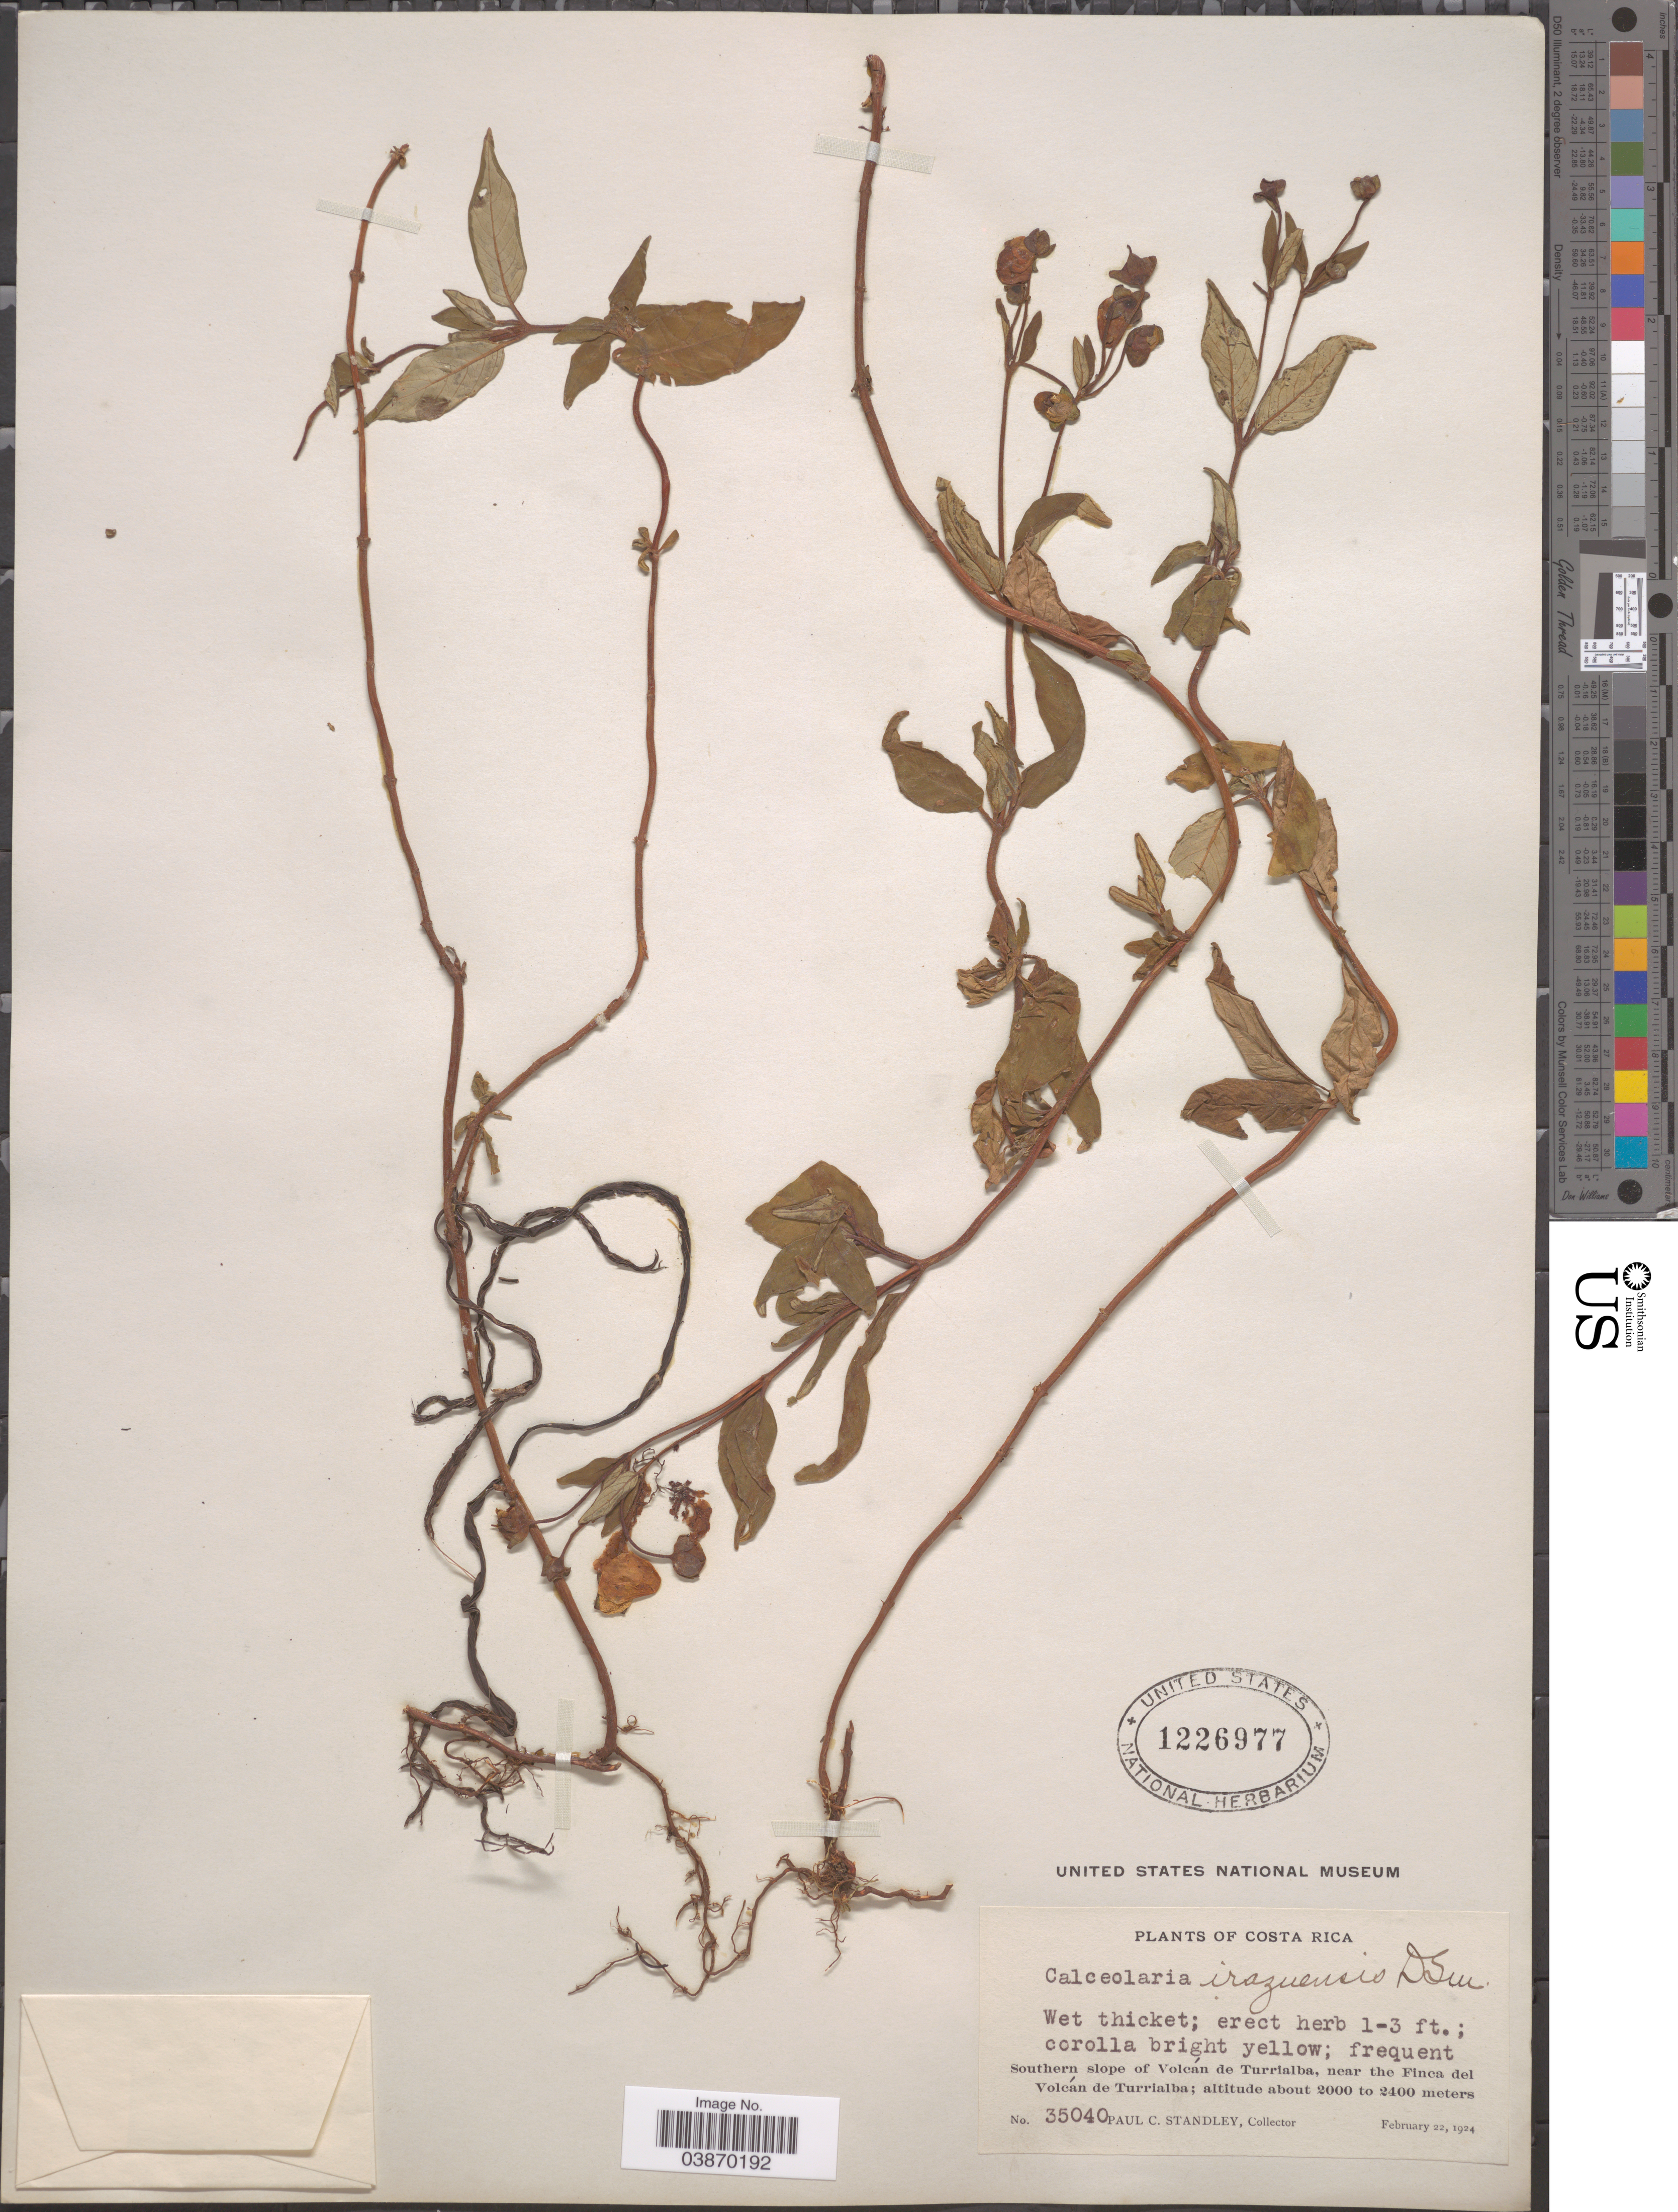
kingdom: Plantae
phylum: Tracheophyta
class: Magnoliopsida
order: Lamiales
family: Calceolariaceae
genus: Calceolaria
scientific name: Calceolaria irazuensis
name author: Donn. Sm.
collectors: P. C. Standley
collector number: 35040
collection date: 1924-02-22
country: Costa Rica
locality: Southern slope of Volcán de Turrialba, near the Finca del Volcán de Turrialba.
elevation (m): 2000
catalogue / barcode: US 1226977